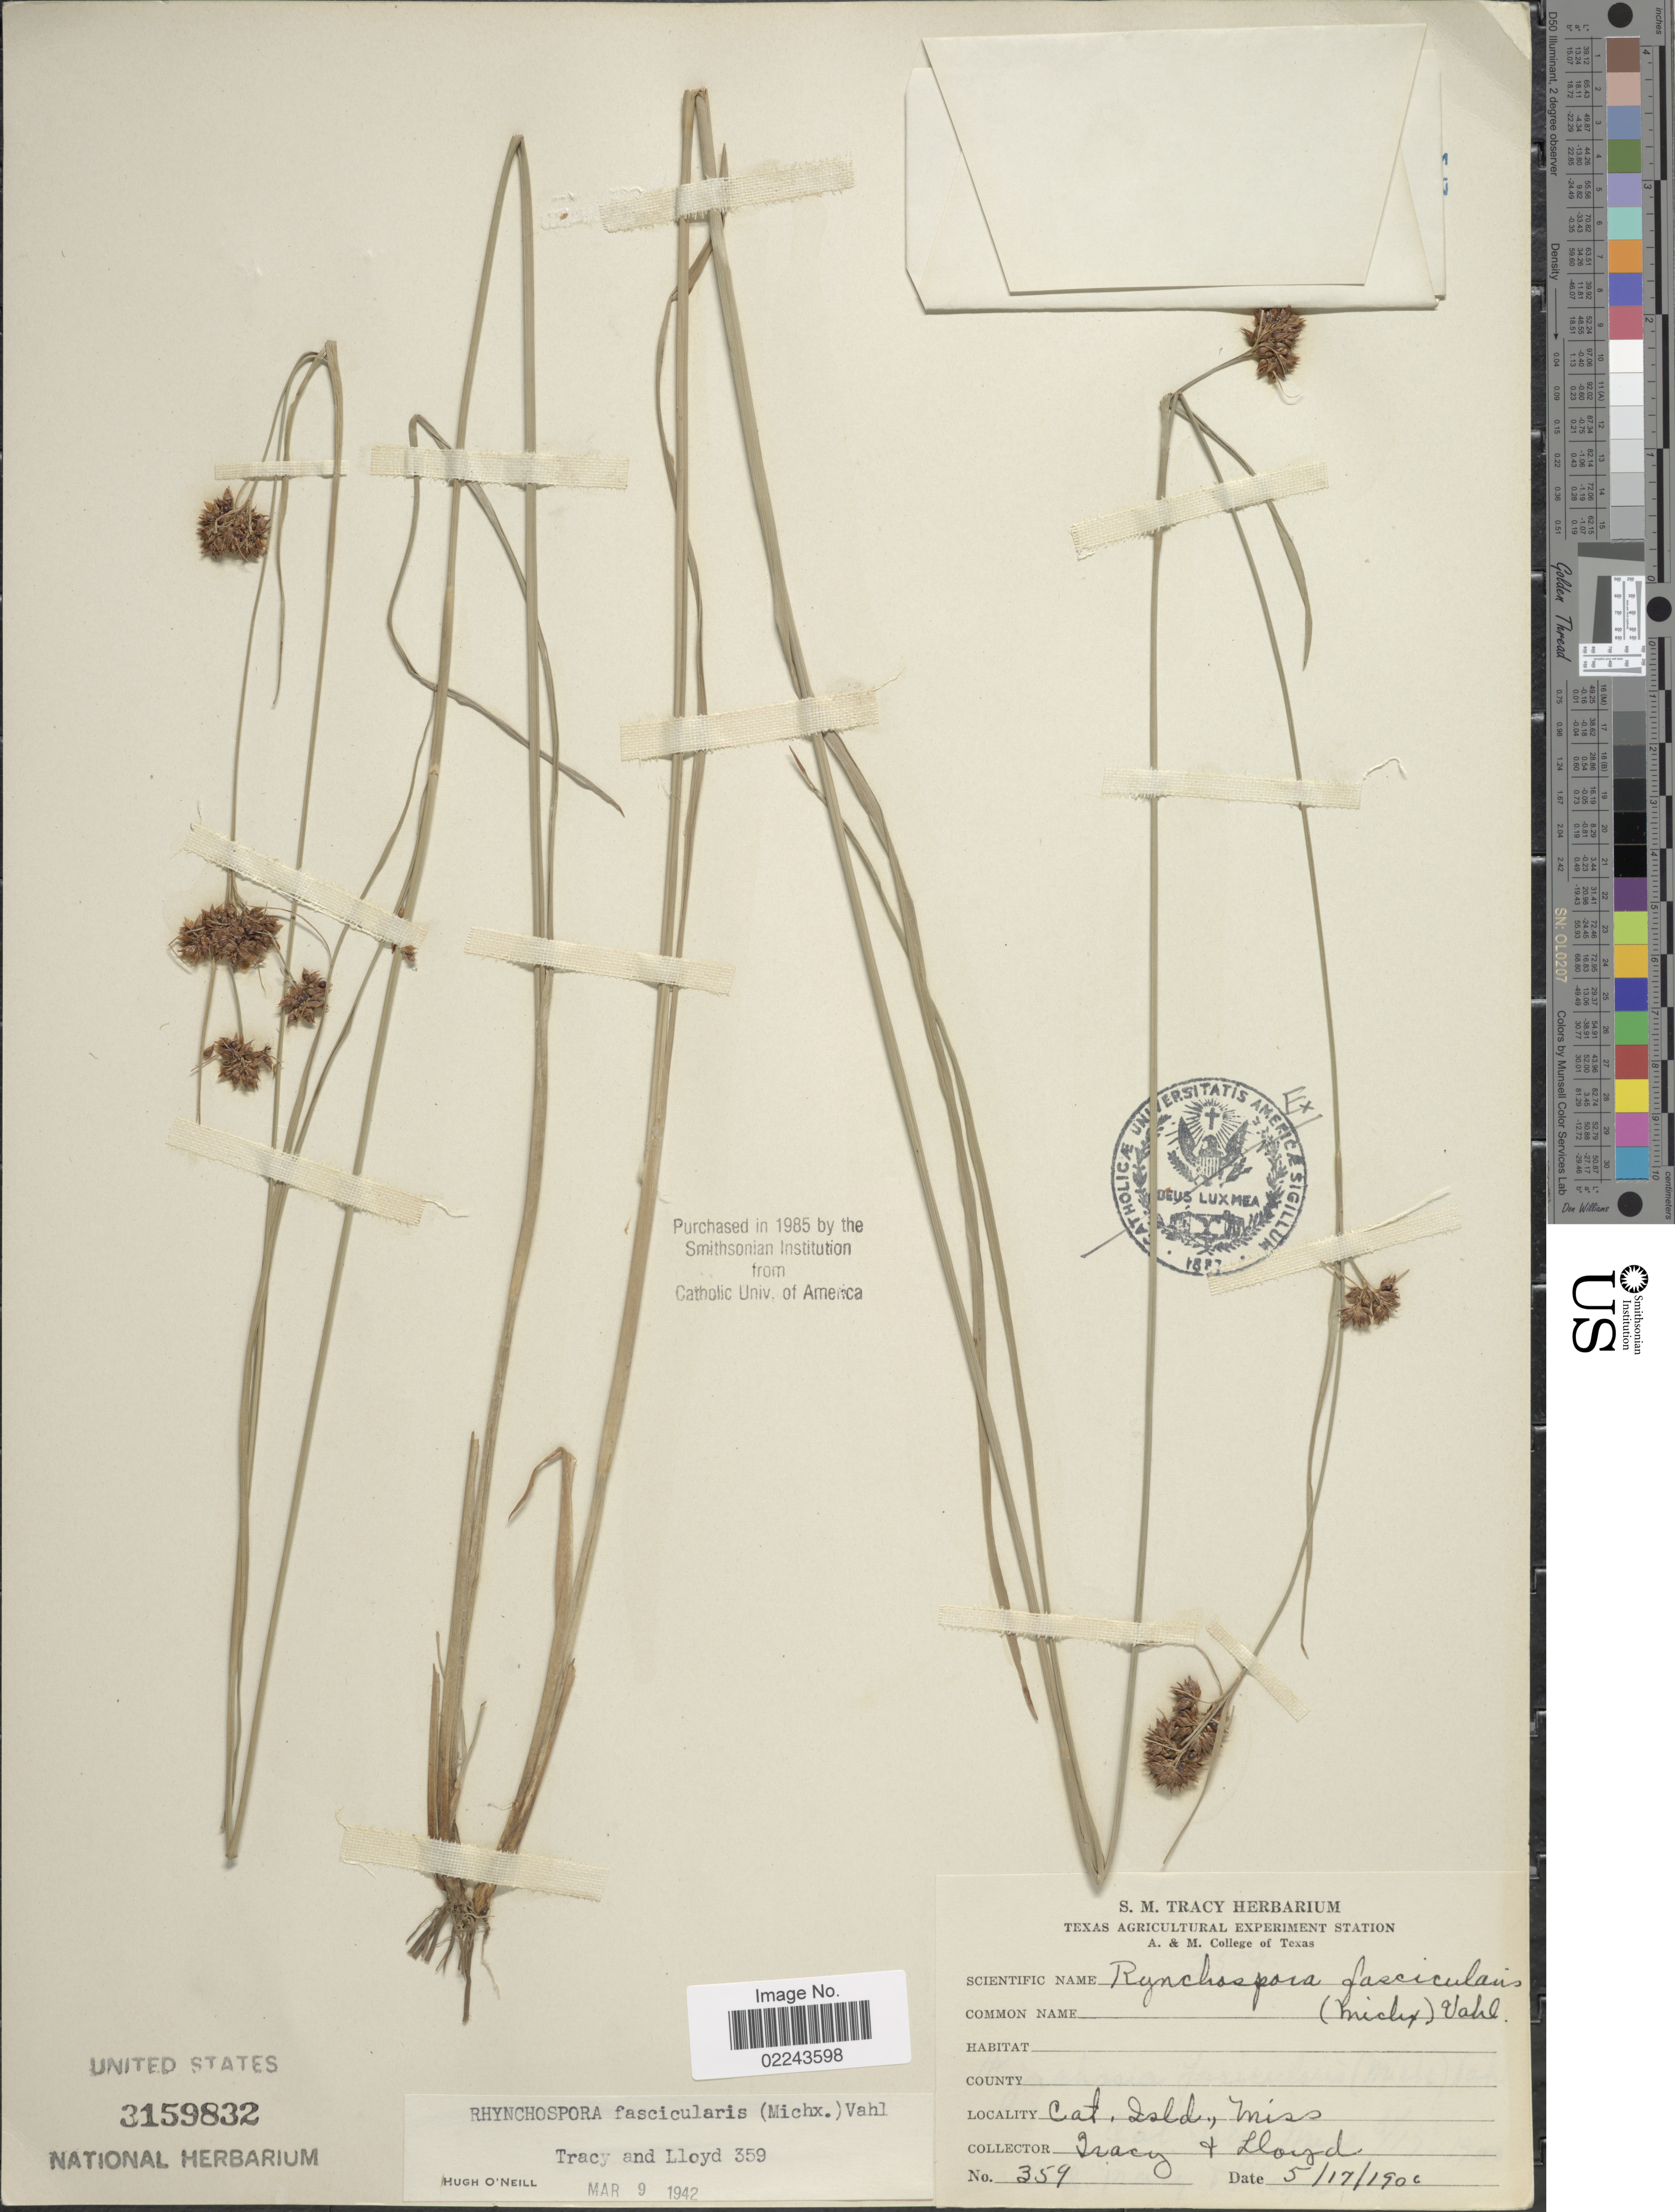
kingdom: Plantae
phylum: Tracheophyta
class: Liliopsida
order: Poales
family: Cyperaceae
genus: Rhynchospora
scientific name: Rhynchospora fascicularis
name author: (Michx.) Vahl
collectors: S. M. Tracy & -- Lloyd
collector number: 359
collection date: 1902-05-17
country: United States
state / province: Mississippi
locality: Cat Isld.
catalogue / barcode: US 3159832